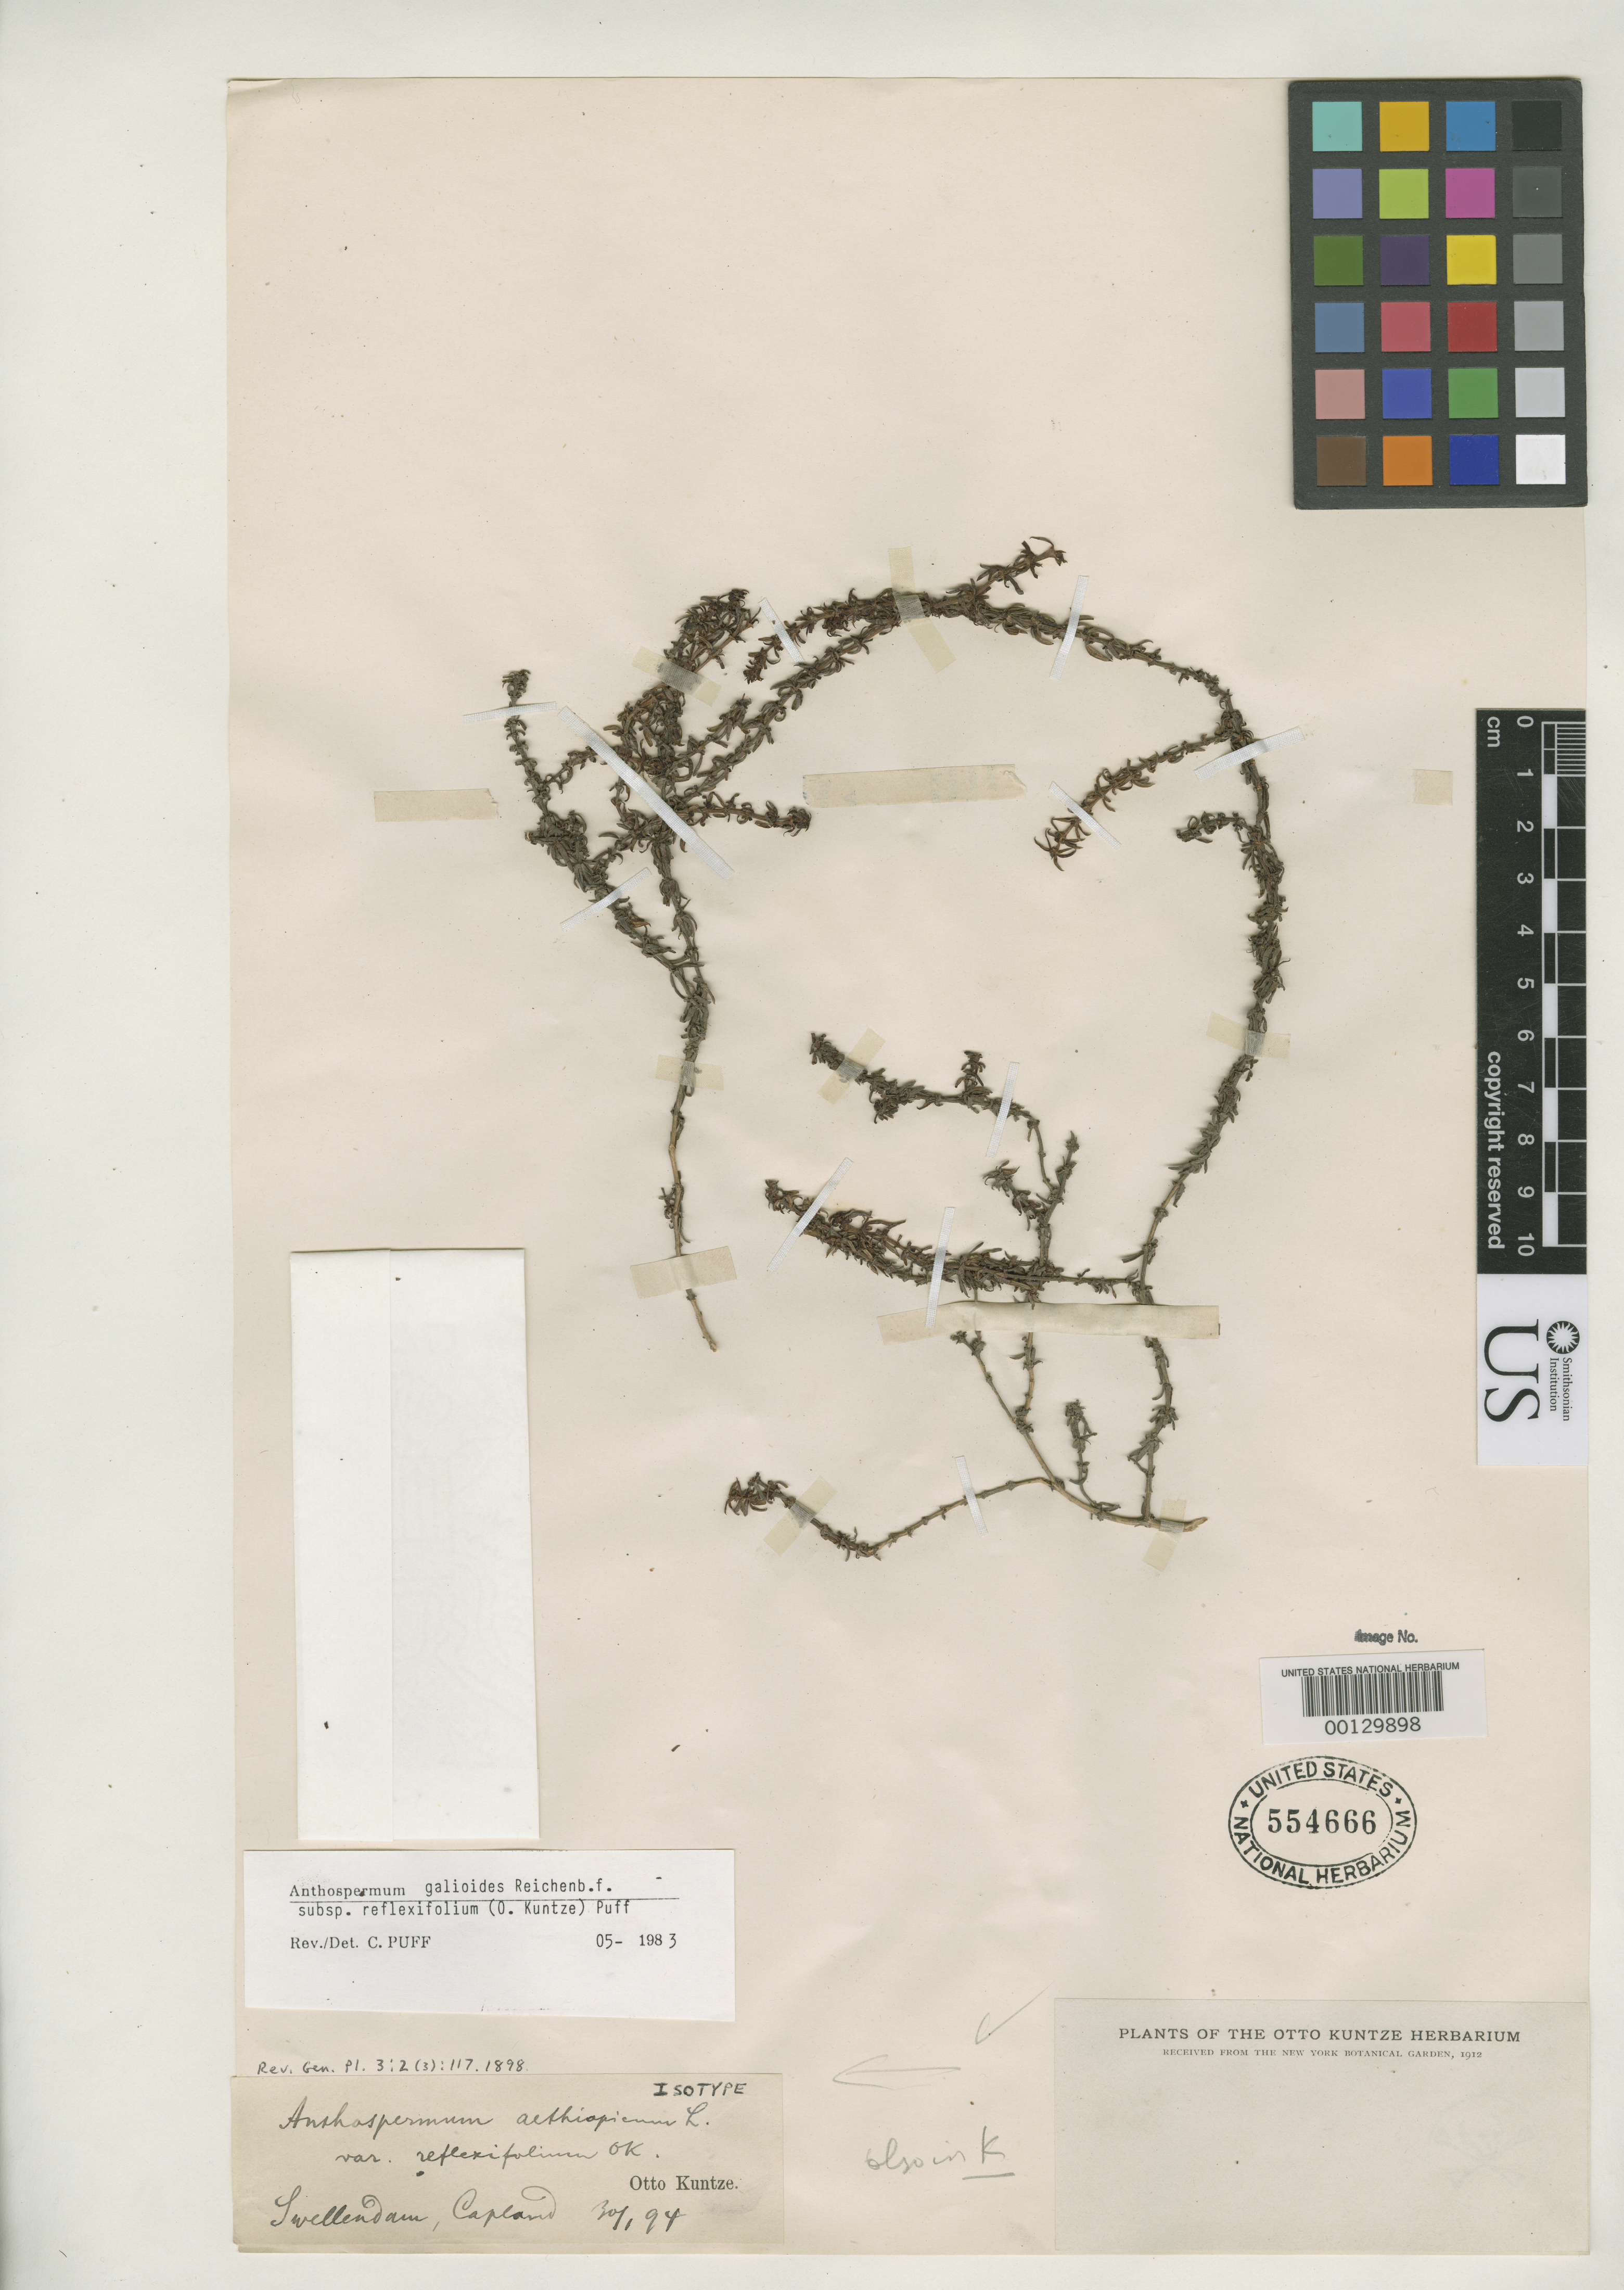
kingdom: Plantae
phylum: Tracheophyta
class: Magnoliopsida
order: Gentianales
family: Rubiaceae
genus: Anthospermum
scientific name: Anthospermum aethiopicum var. reflexifolium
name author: Kuntze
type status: Isotype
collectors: C.E.O. Kuntze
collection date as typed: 1894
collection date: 1894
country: South Africa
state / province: Western Cape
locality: Capeland, Swellendam.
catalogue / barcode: US 554666